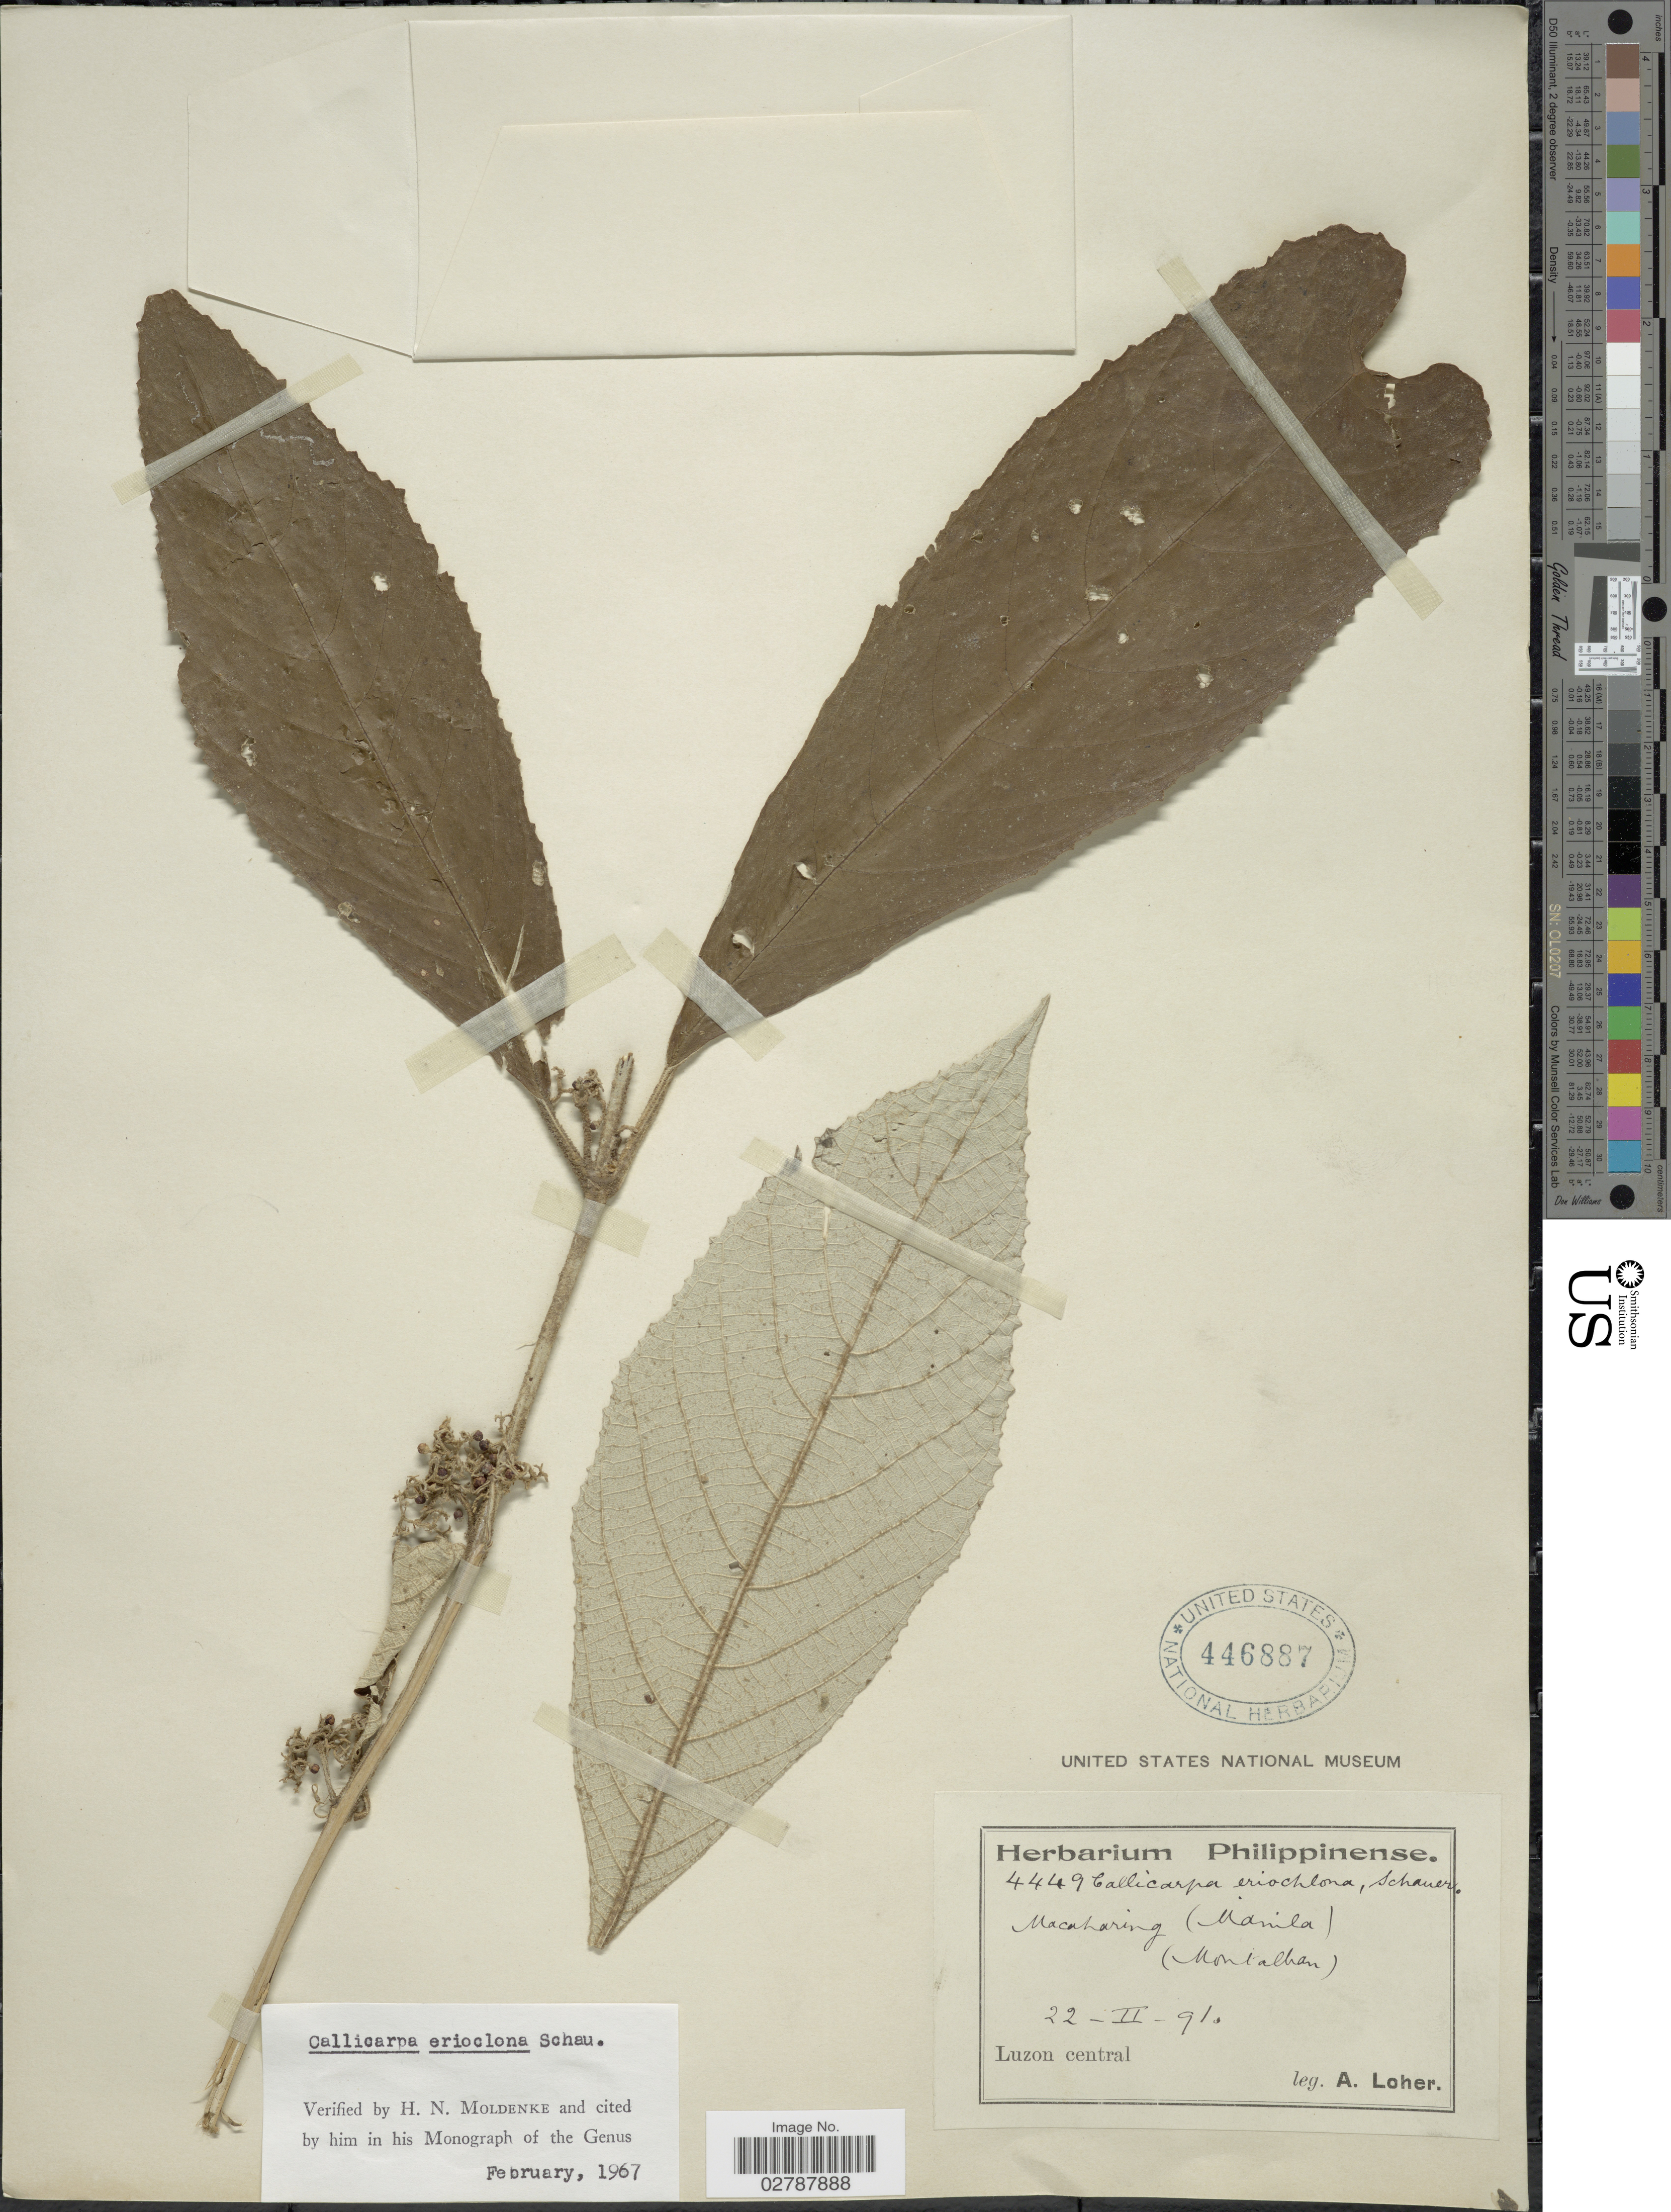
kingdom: Plantae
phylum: Tracheophyta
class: Magnoliopsida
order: Lamiales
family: Lamiaceae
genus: Callicarpa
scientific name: Callicarpa erioclona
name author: Schauer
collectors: A. Loher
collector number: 4449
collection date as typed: Transcribed d/m/y: 22/2/91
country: Philippines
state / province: Central Luzon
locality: Macaharing (Manila) (Montalban). Luzon central.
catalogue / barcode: US 446887